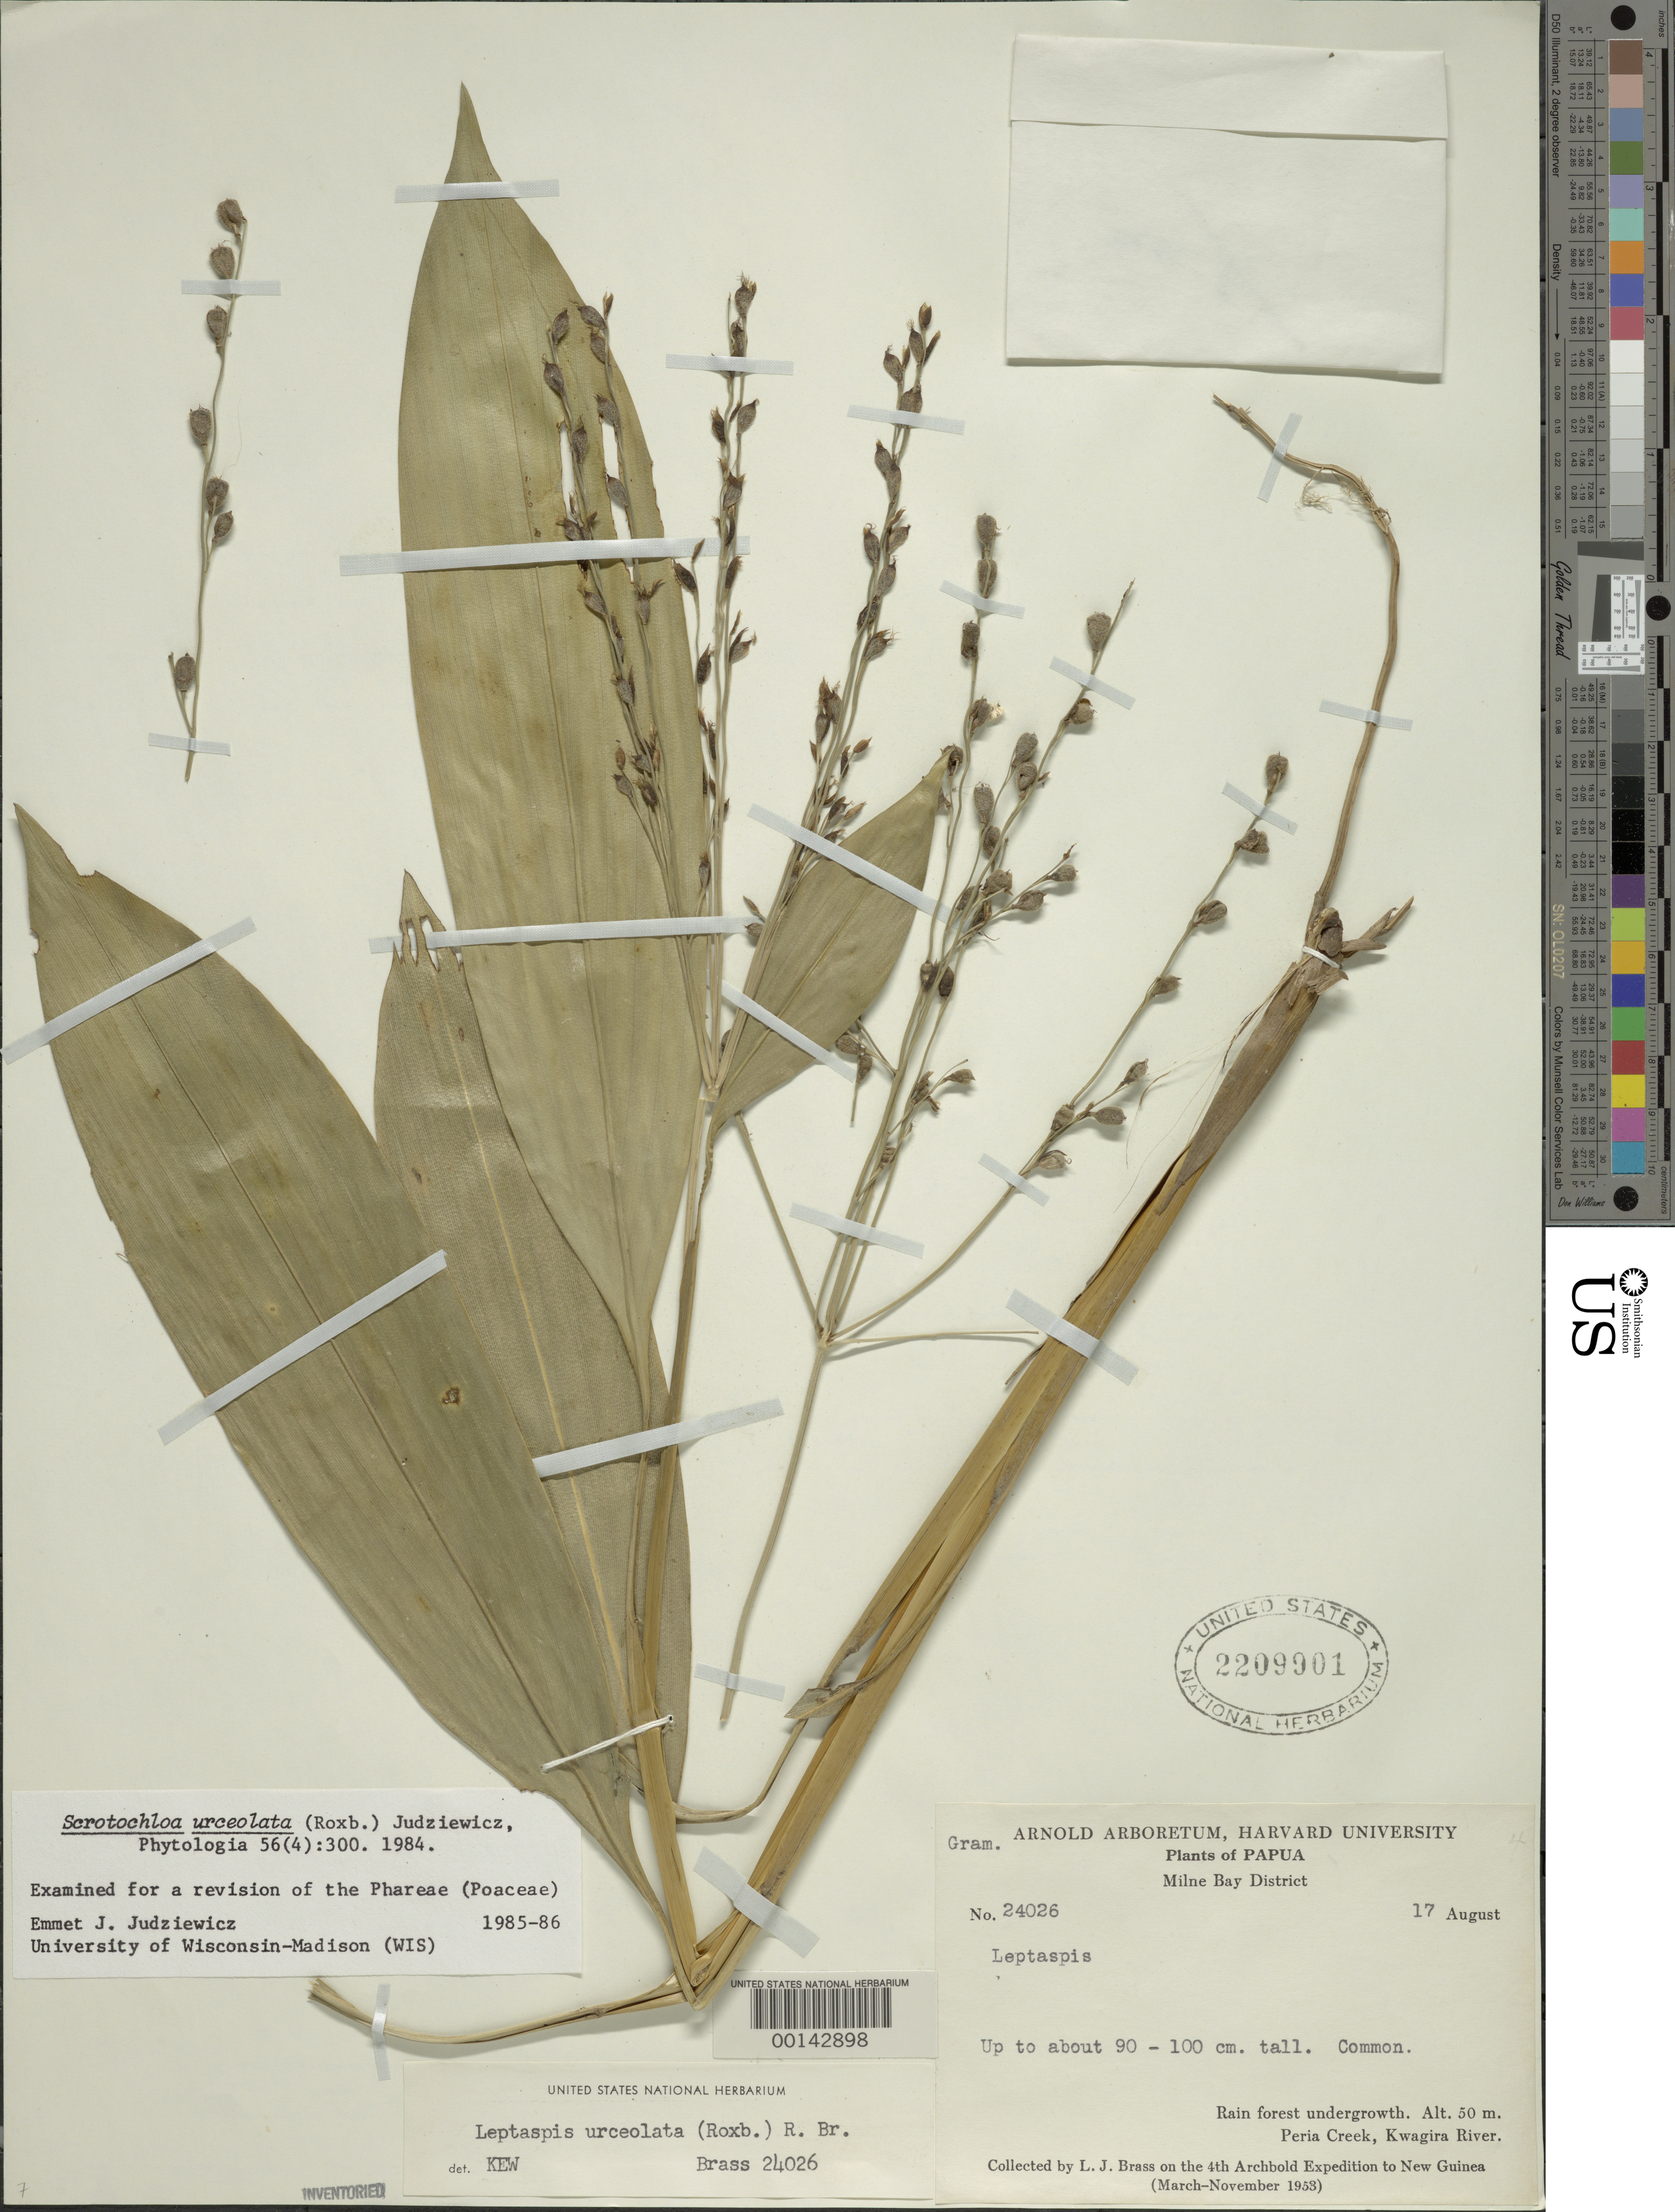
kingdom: Plantae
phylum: Tracheophyta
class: Liliopsida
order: Poales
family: Poaceae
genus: Scrotochloa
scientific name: Scrotochloa urceolata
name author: (Roxb.) Judz.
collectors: L. J. Brass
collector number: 24026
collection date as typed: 17 Aug 1953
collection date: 1953-08-17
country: Papua New Guinea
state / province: Milne Bay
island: New Guinea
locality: Peria creek, kwagira river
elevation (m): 50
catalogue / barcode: US 2209901